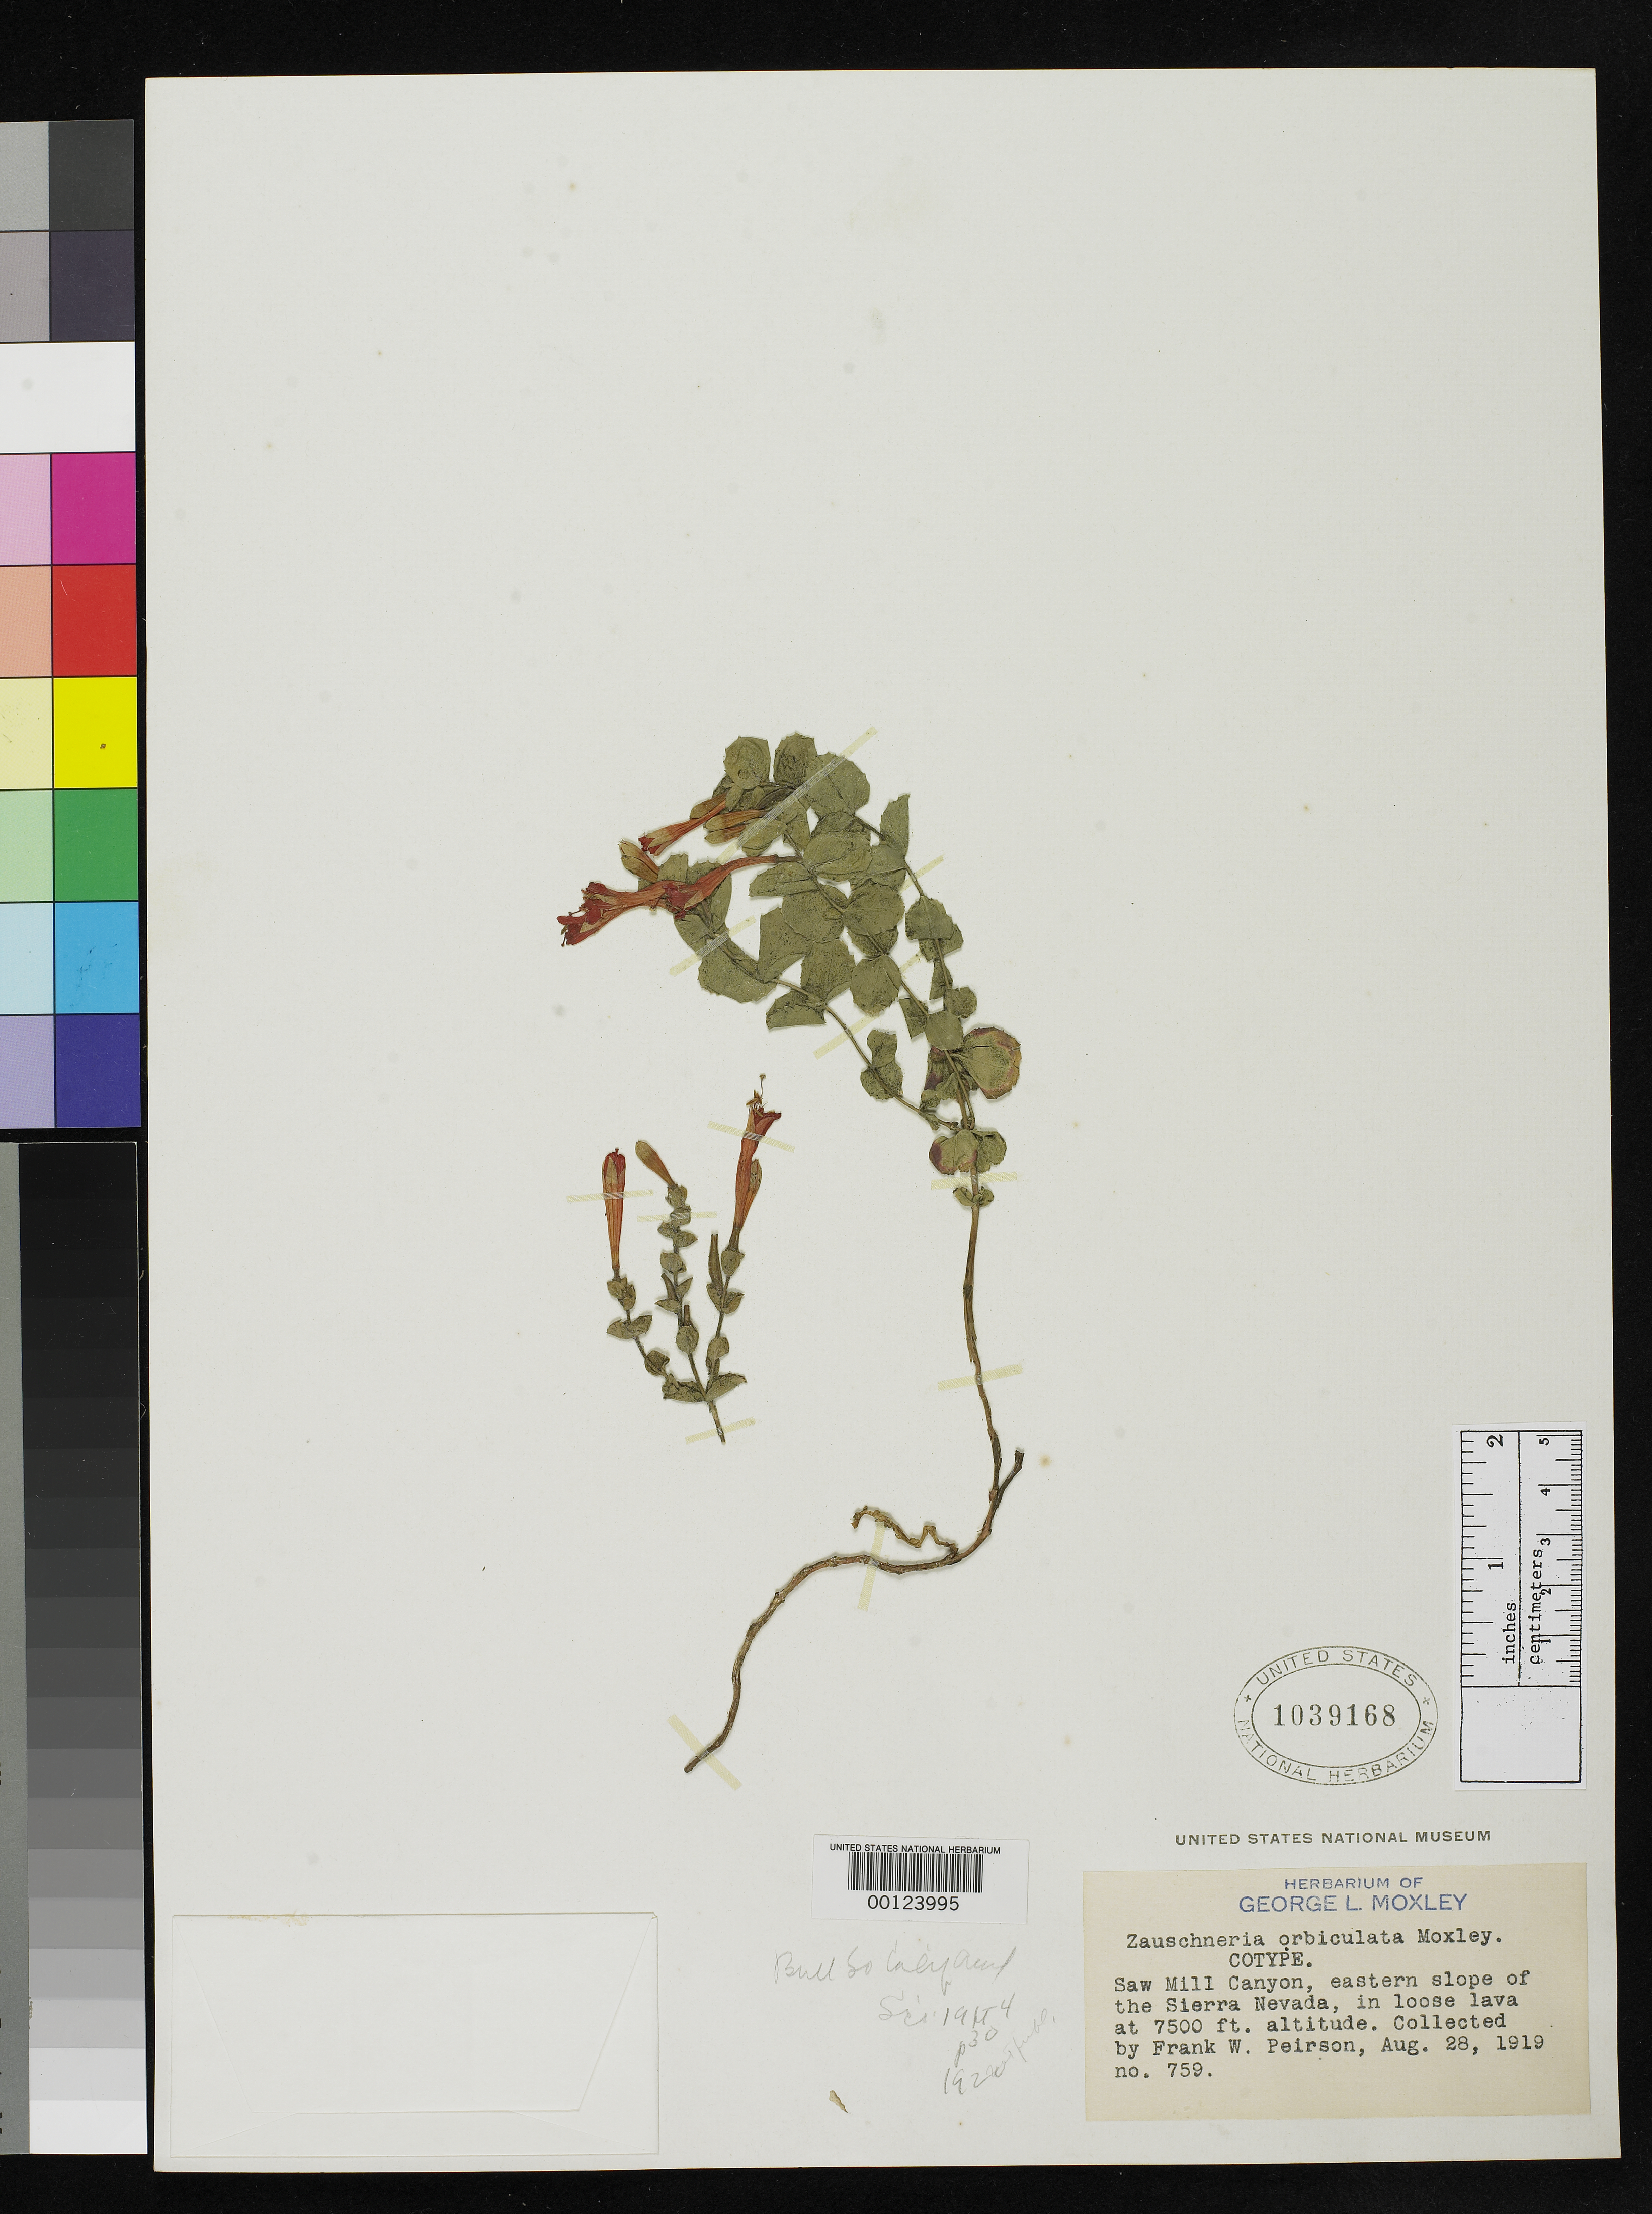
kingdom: Plantae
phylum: Tracheophyta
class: Magnoliopsida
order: Myrtales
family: Onagraceae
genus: Zauschneria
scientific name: Zauschneria orbiculata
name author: Moxley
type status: Isotype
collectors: F. Peirson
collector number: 759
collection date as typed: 28 Aug 1919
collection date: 1919-08-28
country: United States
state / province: California / Nevada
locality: Saw Mill Canyon, eastern slope of Sierra Nevada.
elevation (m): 2286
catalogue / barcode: US 1039168